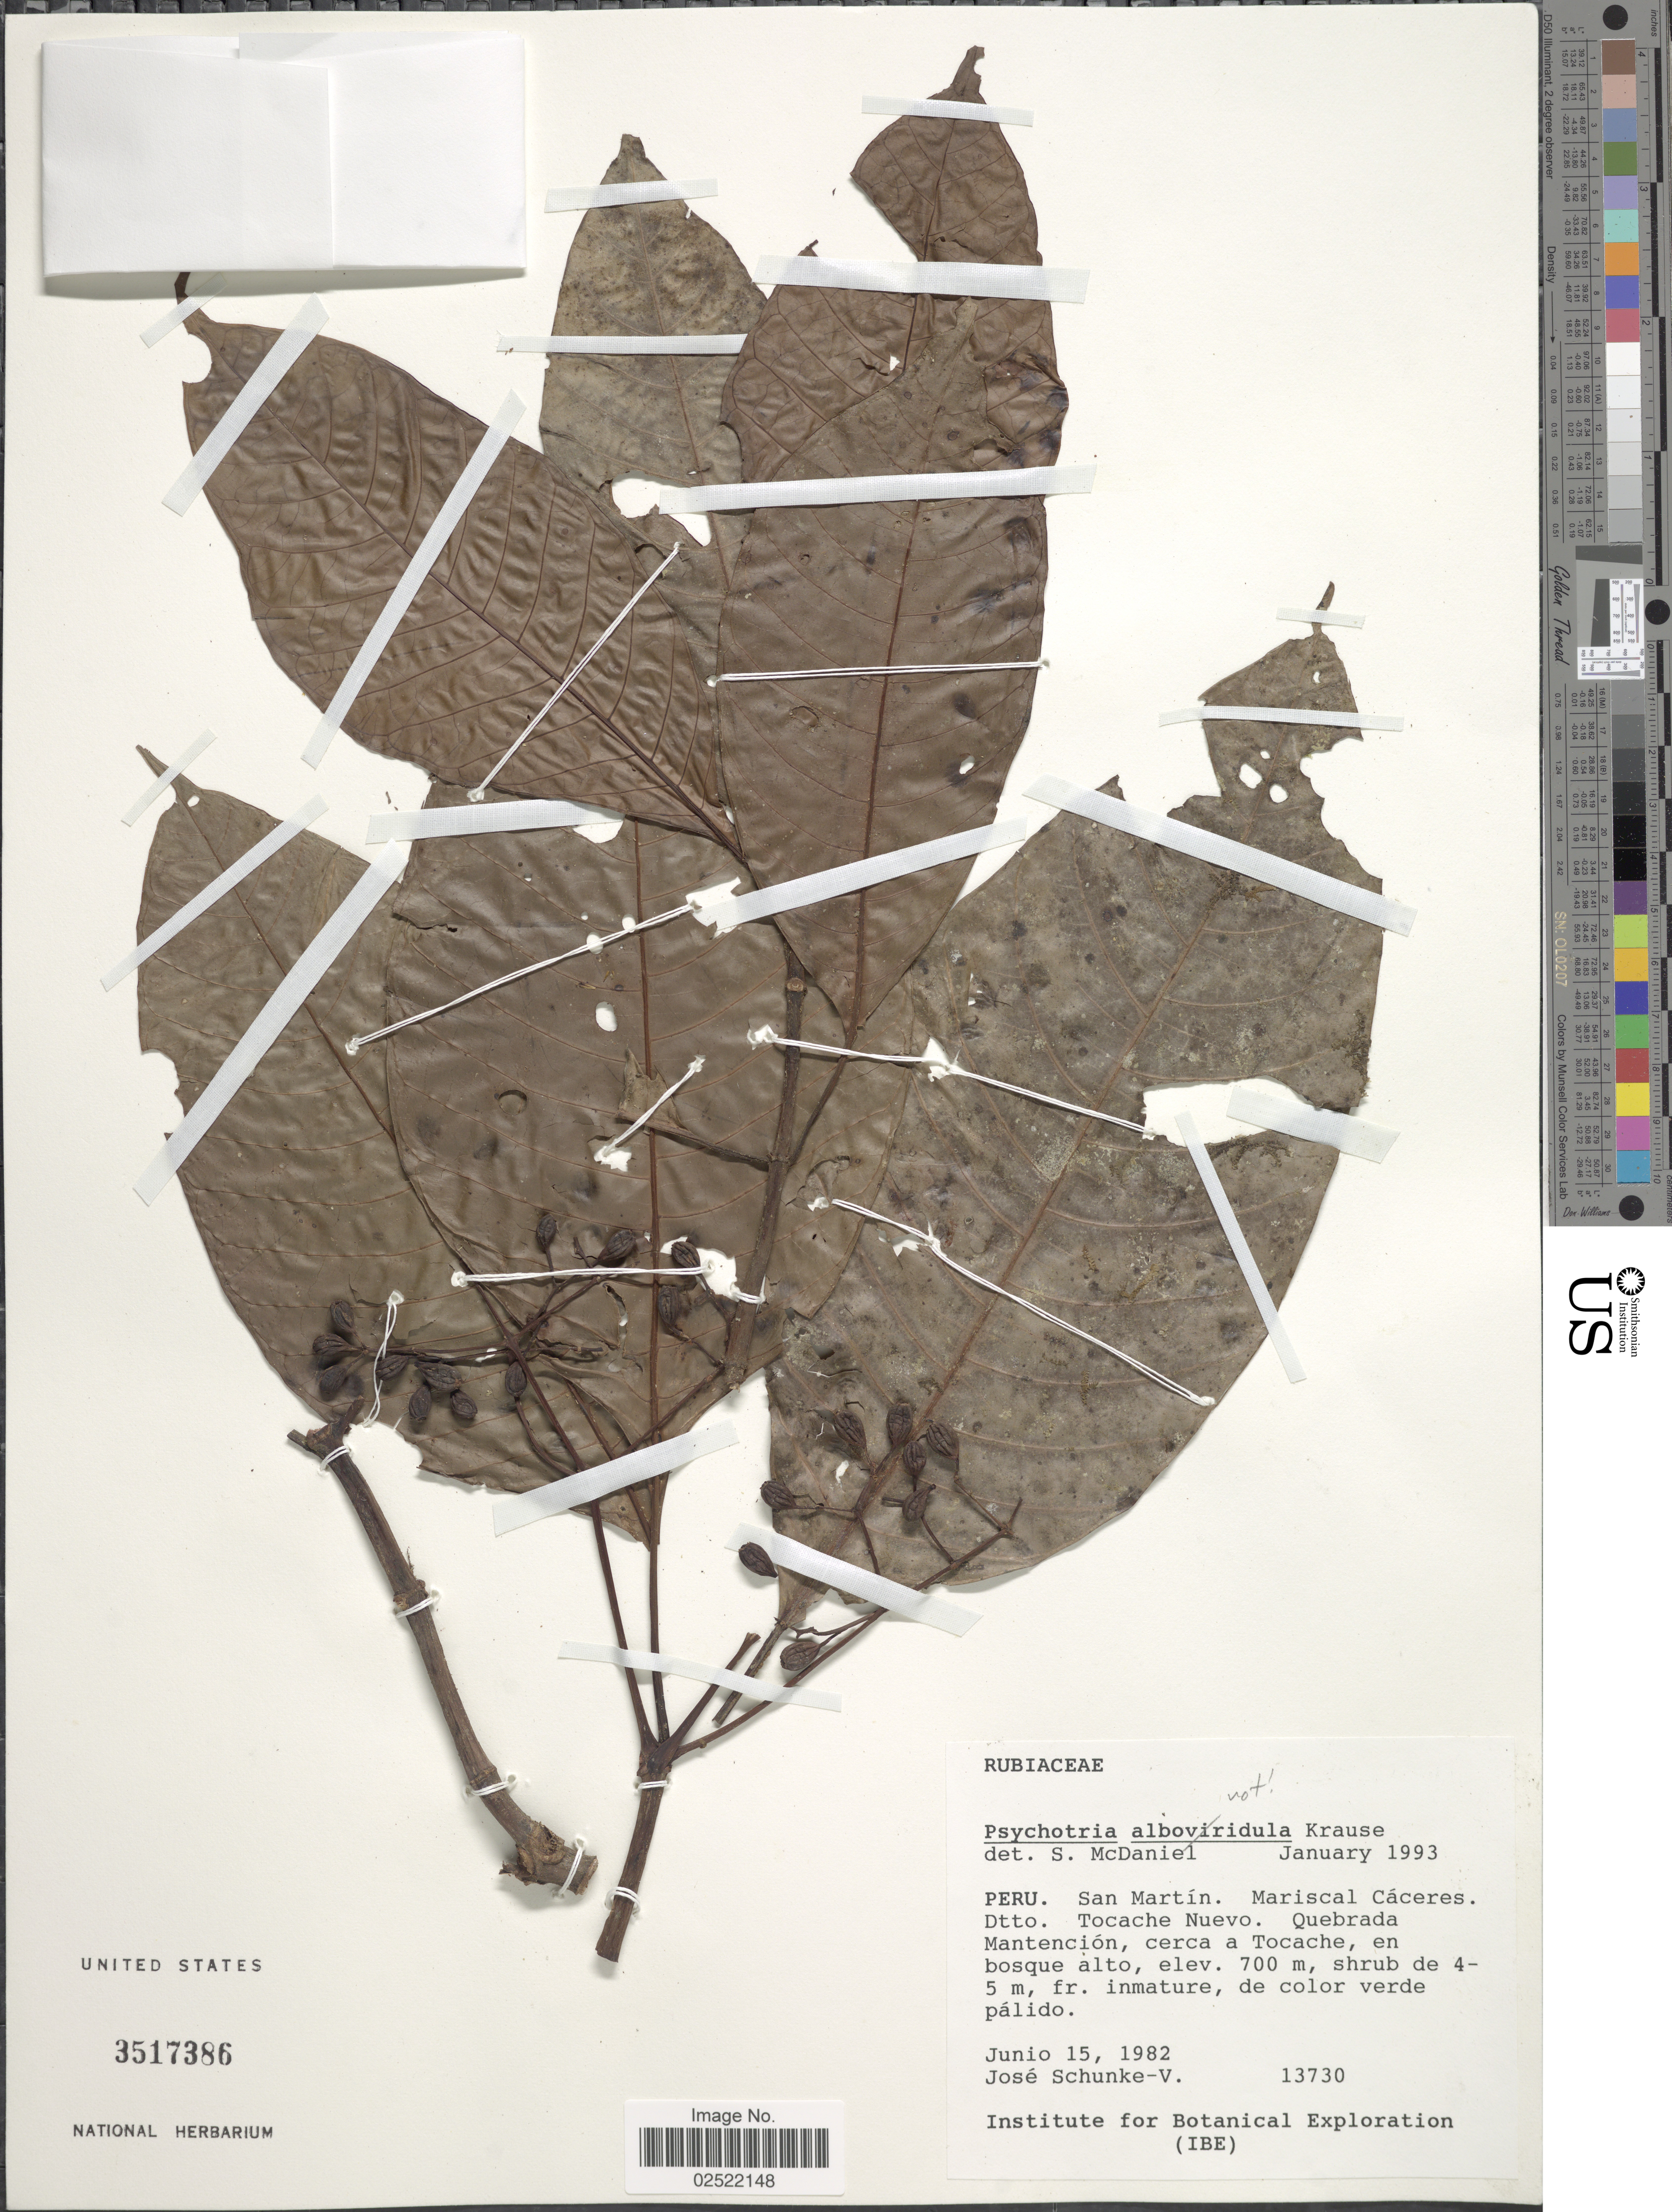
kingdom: Plantae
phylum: Tracheophyta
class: Magnoliopsida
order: Gentianales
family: Rubiaceae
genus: Psychotria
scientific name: Psychotria sp.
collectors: J. Schunke Vigo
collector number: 13730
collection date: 1982-06-15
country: Peru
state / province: San Martín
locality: Mariscal Caceres. Dtto. Tocache Nuevo. Quebrada Mantencion, cerca a Tocache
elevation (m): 700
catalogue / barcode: US 3517386